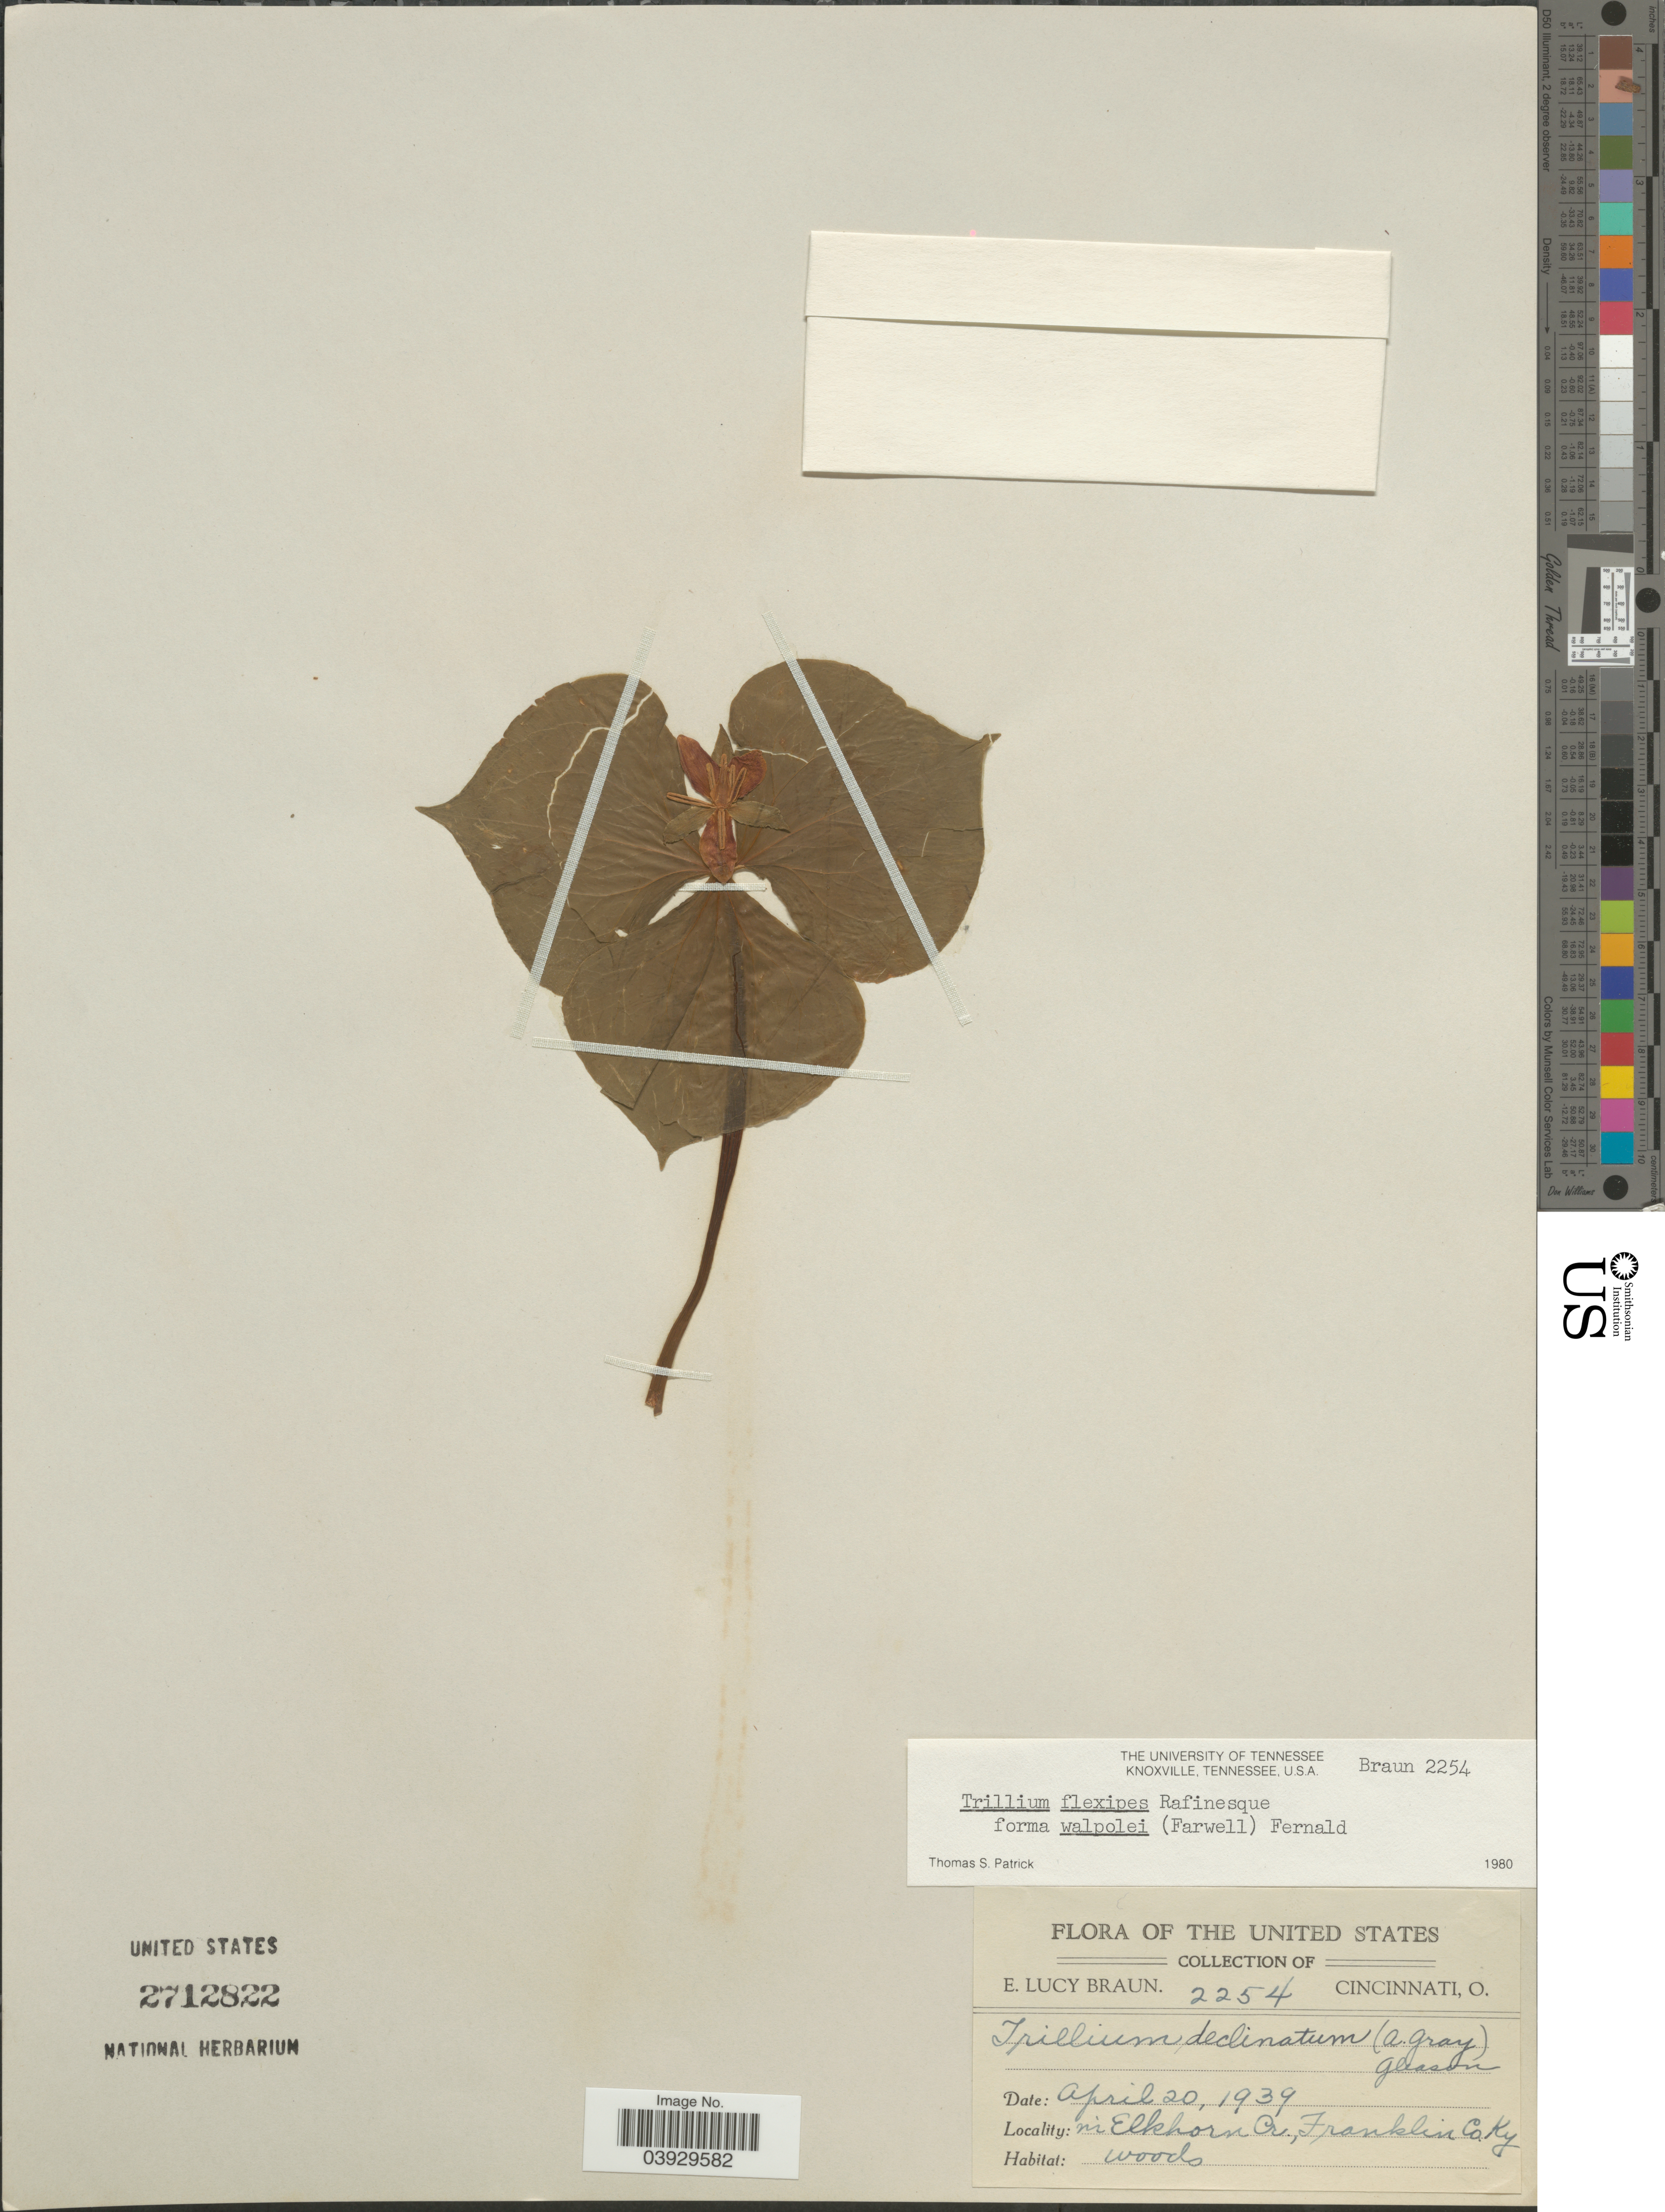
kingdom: Plantae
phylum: Tracheophyta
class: Liliopsida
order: Liliales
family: Melanthiaceae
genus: Trillium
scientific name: Trillium flexipes f. walpolei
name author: (Farw.) Fernald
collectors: E. L. Braun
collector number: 2254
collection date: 1939-04-20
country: United States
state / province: Kentucky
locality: Nr Elkhorn Cr., Franklin Co.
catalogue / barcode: US 2712822